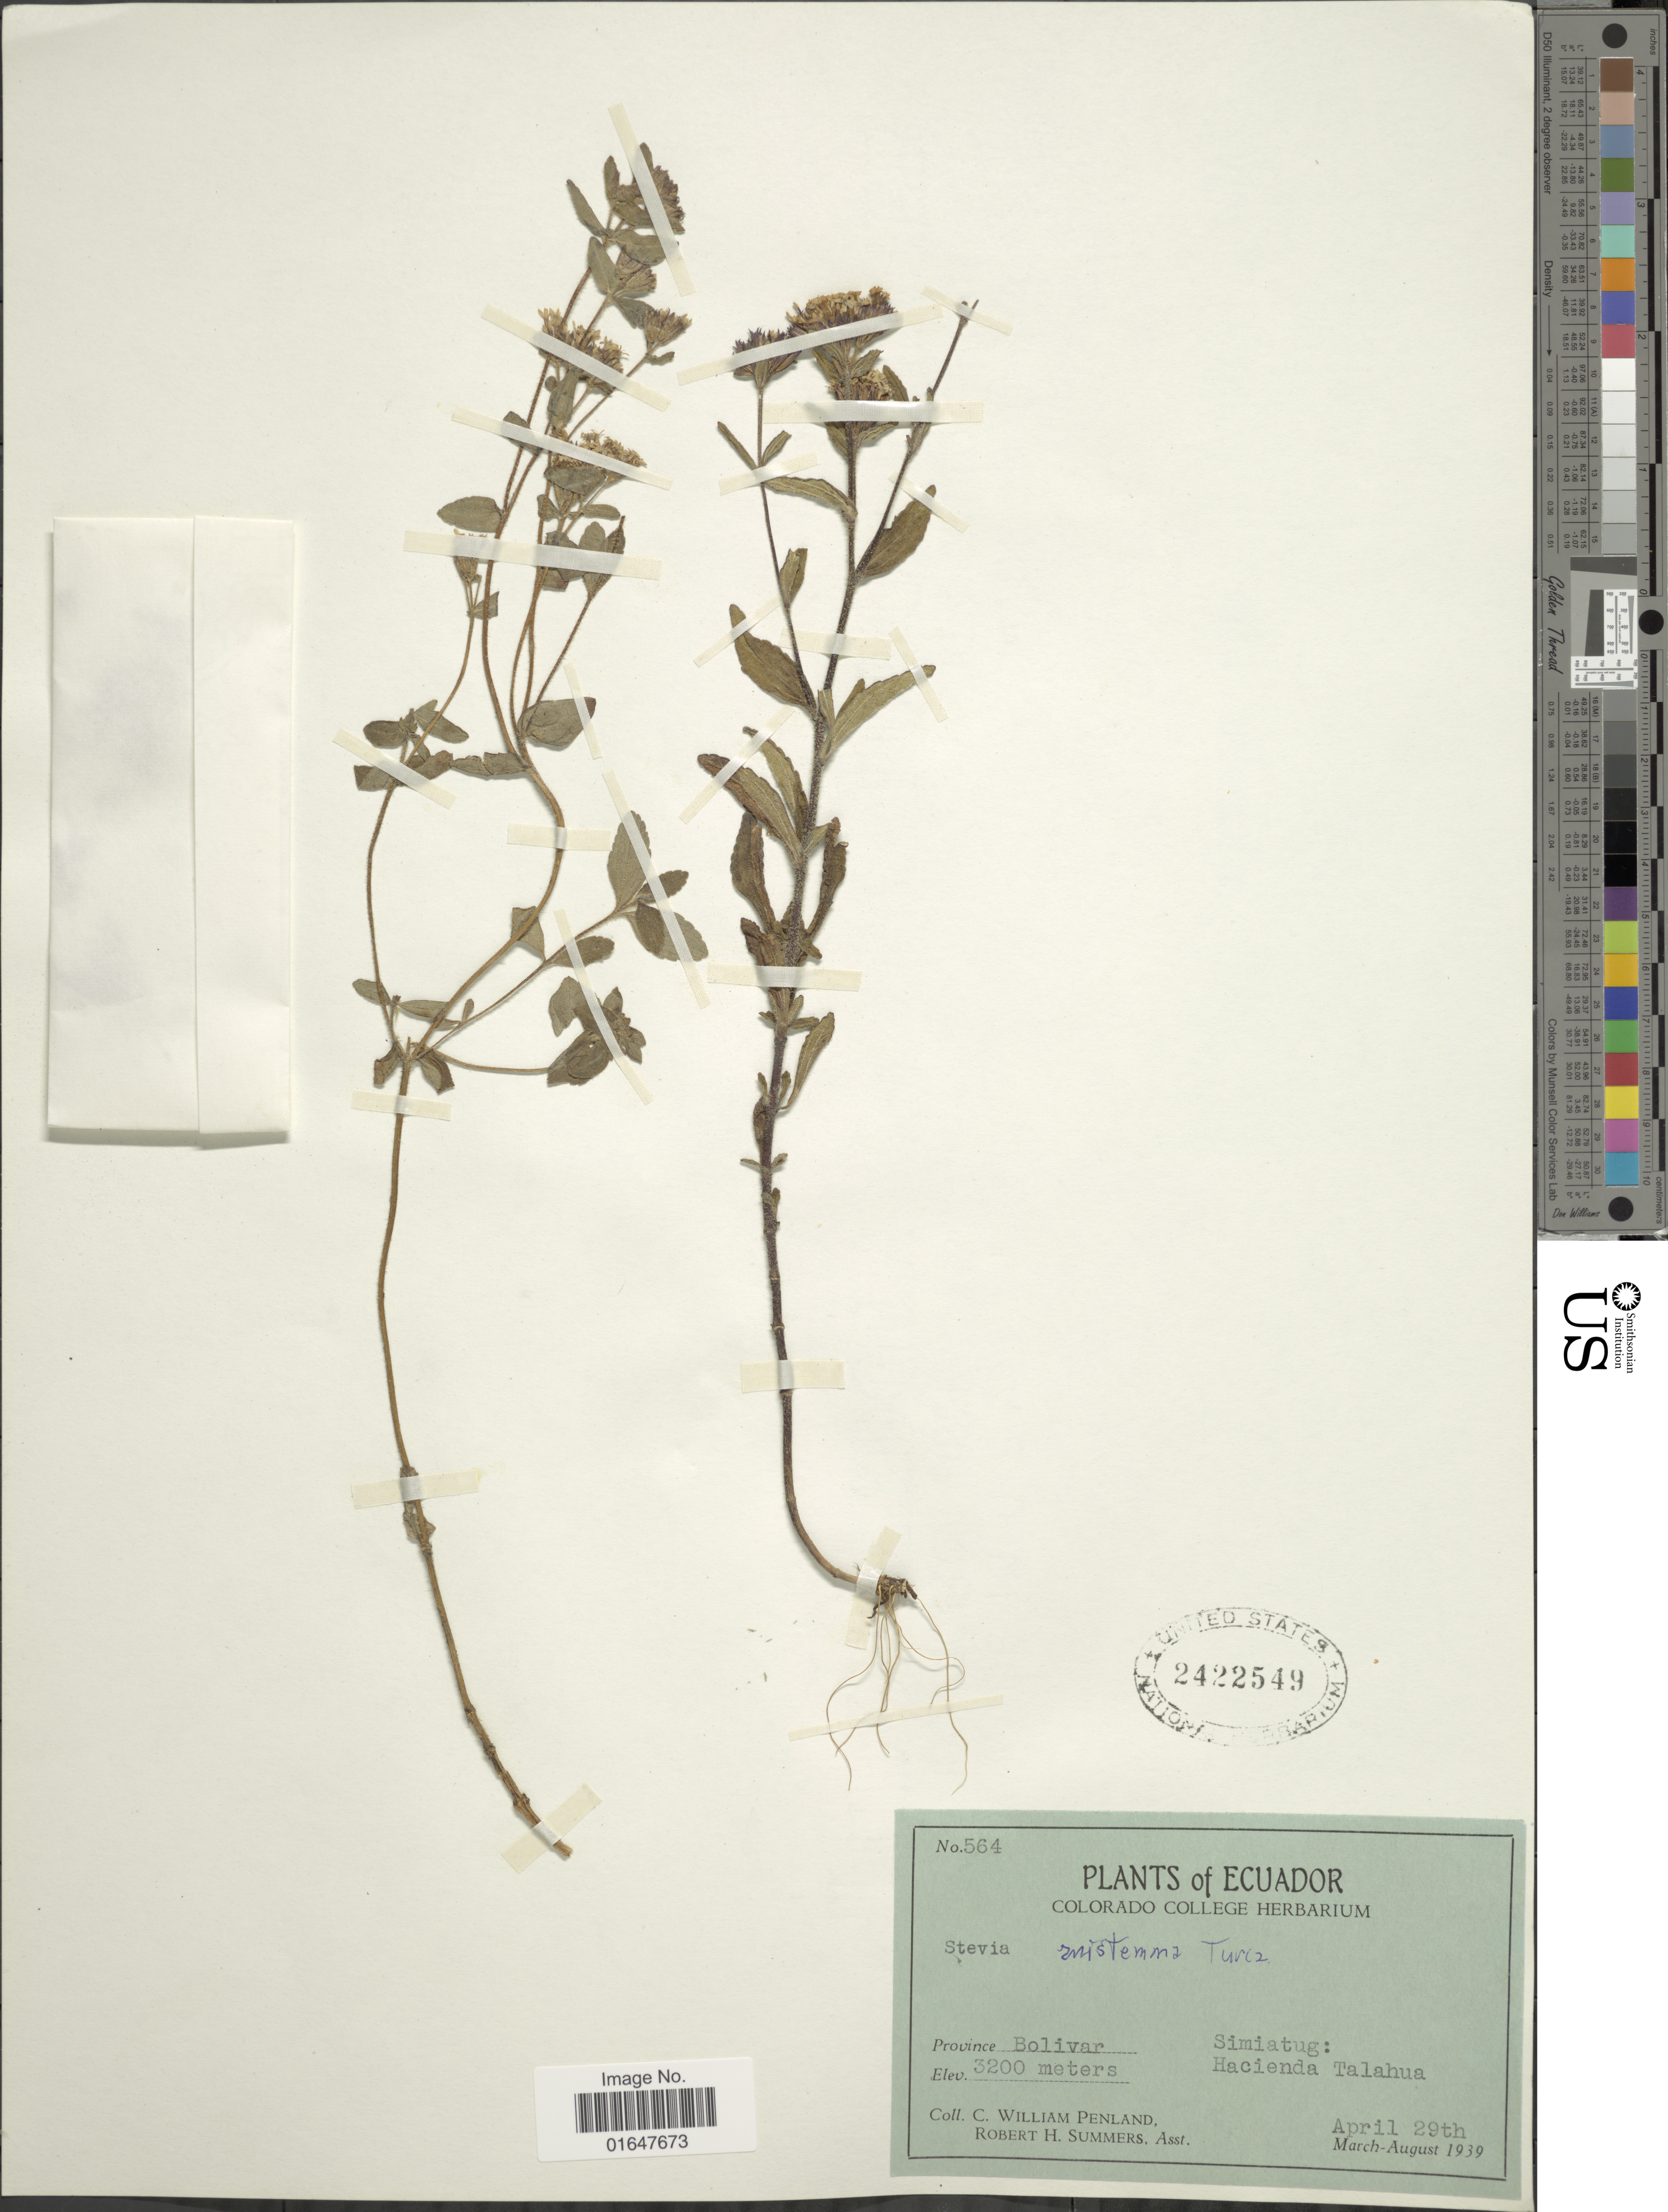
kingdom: Plantae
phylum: Tracheophyta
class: Magnoliopsida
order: Asterales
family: Asteraceae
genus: Stevia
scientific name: Stevia anisostemma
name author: Turcz.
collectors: C. W. Penland & R. Summers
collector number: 564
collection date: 1939-04-29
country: Ecuador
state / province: Bolívar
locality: Simiatug, Hacienda Talahua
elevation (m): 3200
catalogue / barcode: US 2422549